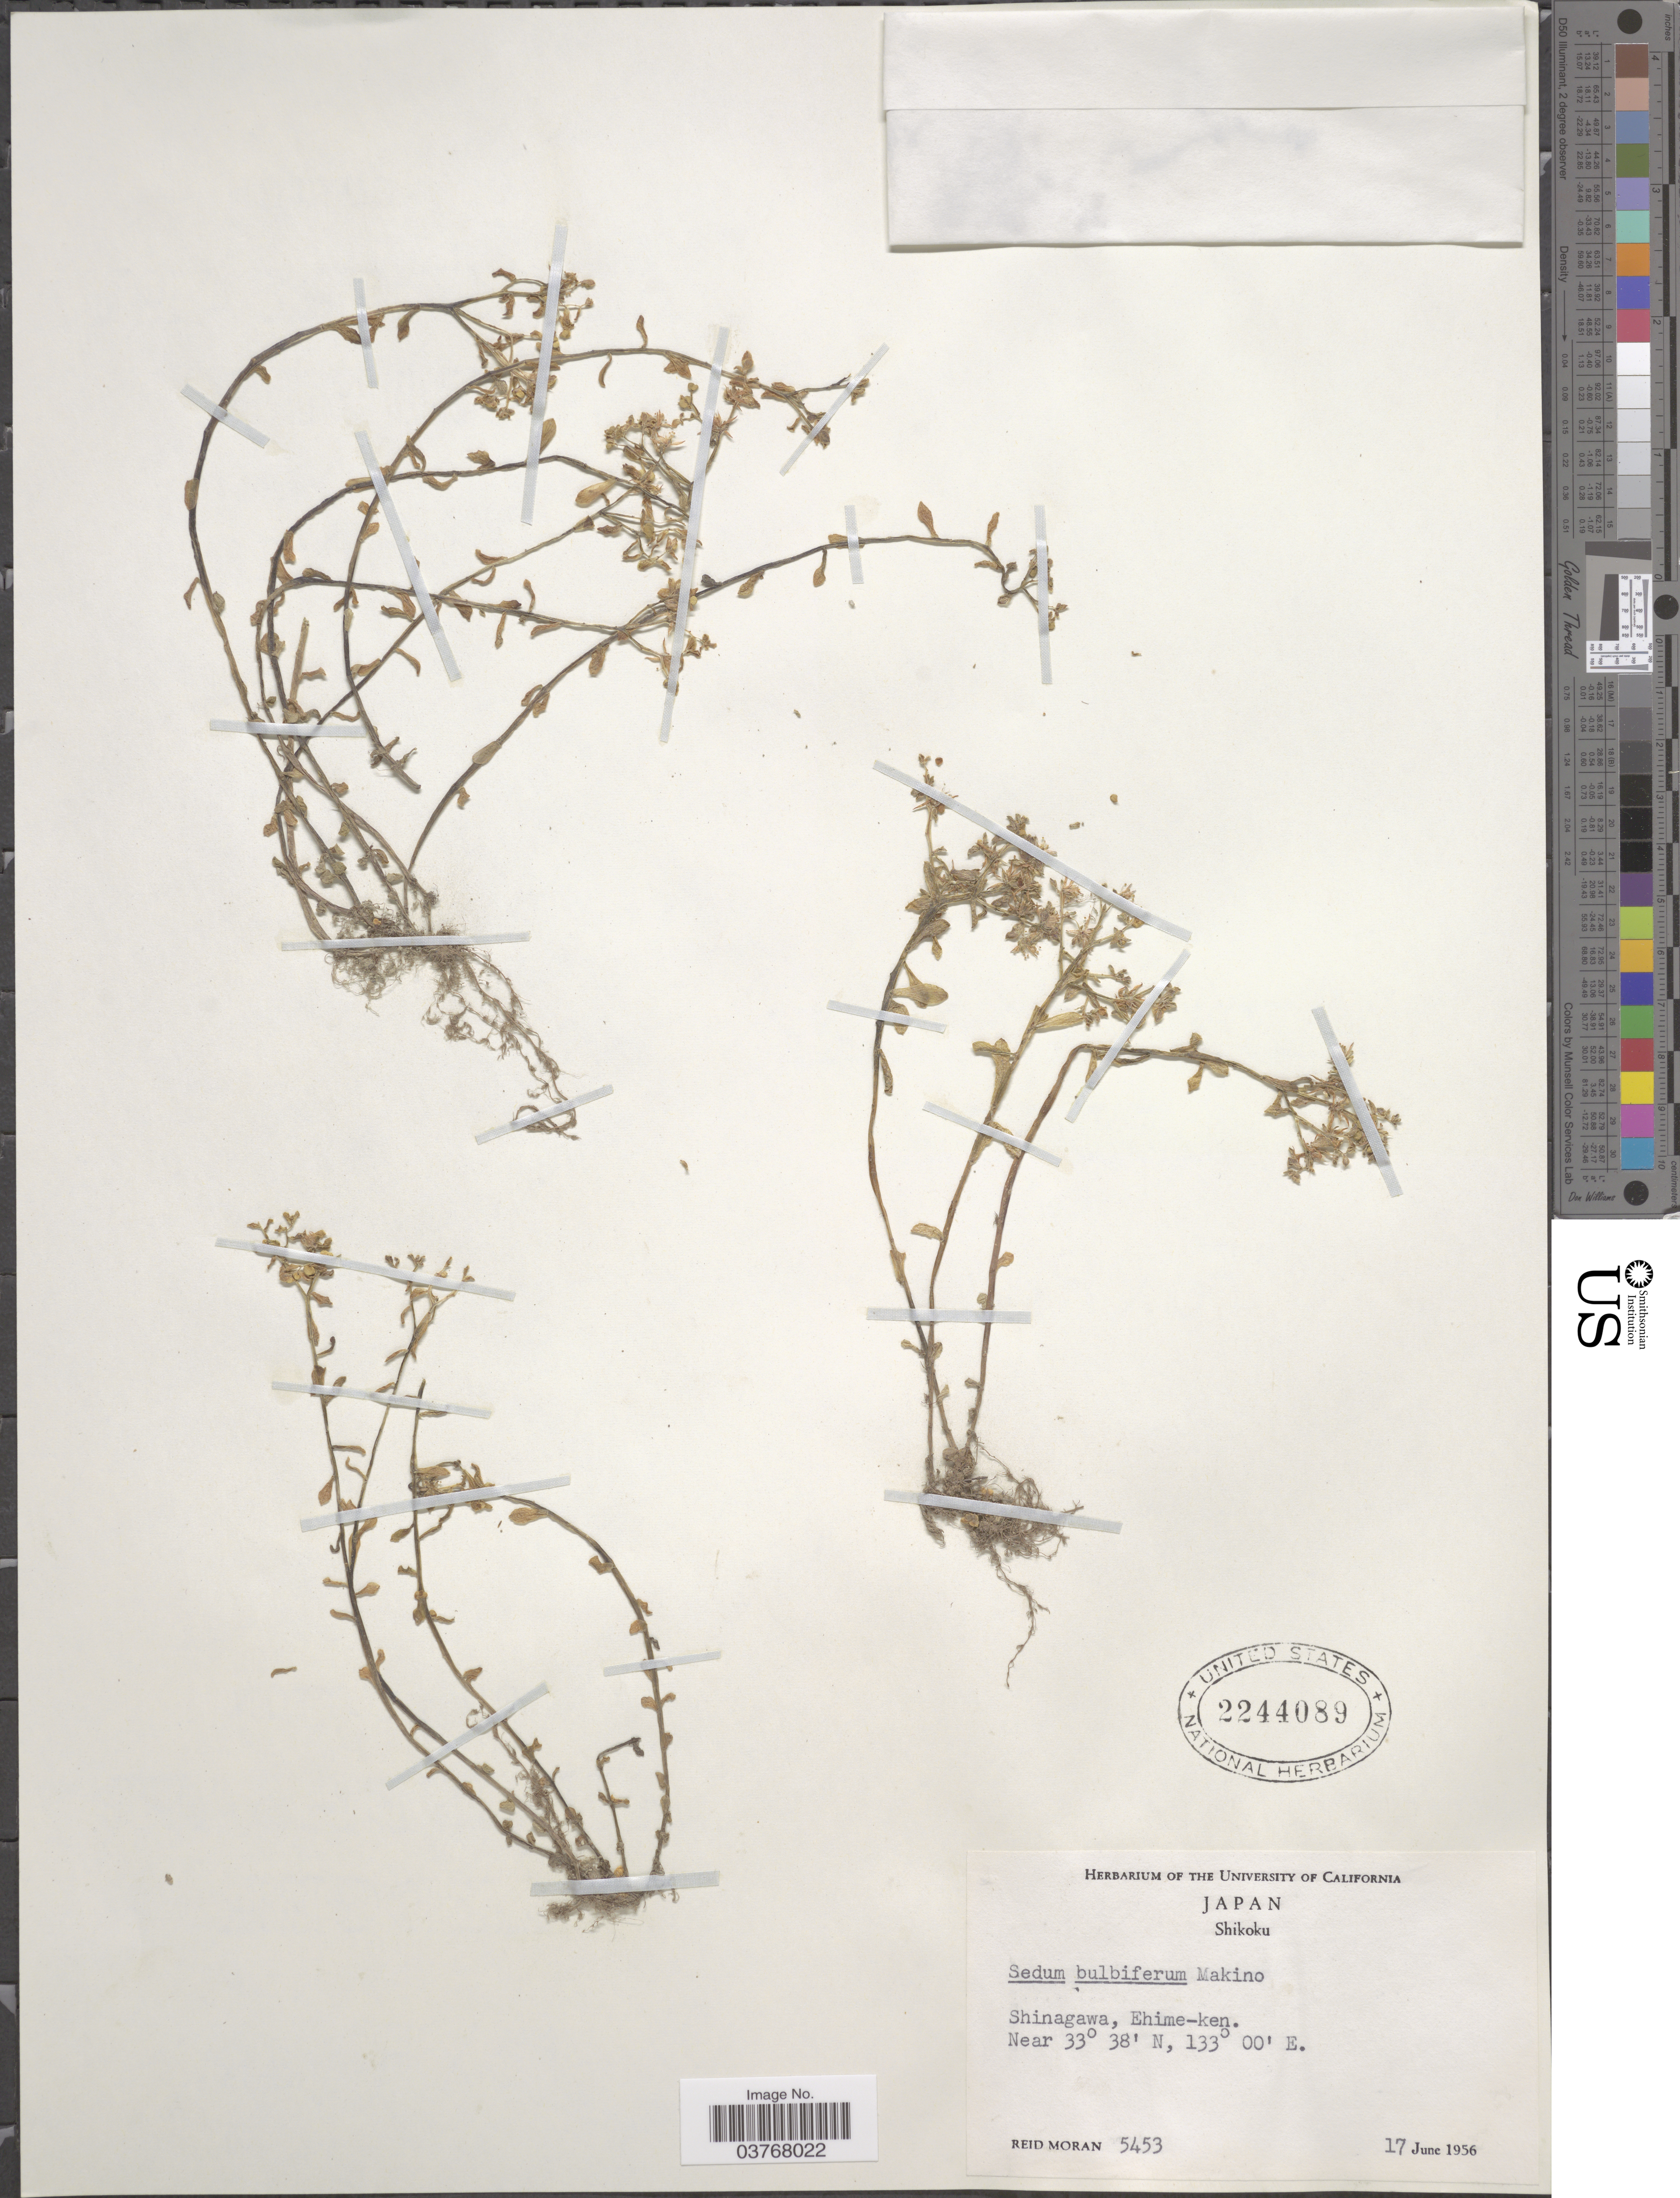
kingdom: Plantae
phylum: Tracheophyta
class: Magnoliopsida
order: Saxifragales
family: Crassulaceae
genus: Sedum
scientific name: Sedum bulbiferum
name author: Makino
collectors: R. Moran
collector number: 5453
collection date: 1956-06-17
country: Japan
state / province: Ehime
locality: Shikoku. Shinagawa, Ehime-ken.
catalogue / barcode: US 2244089